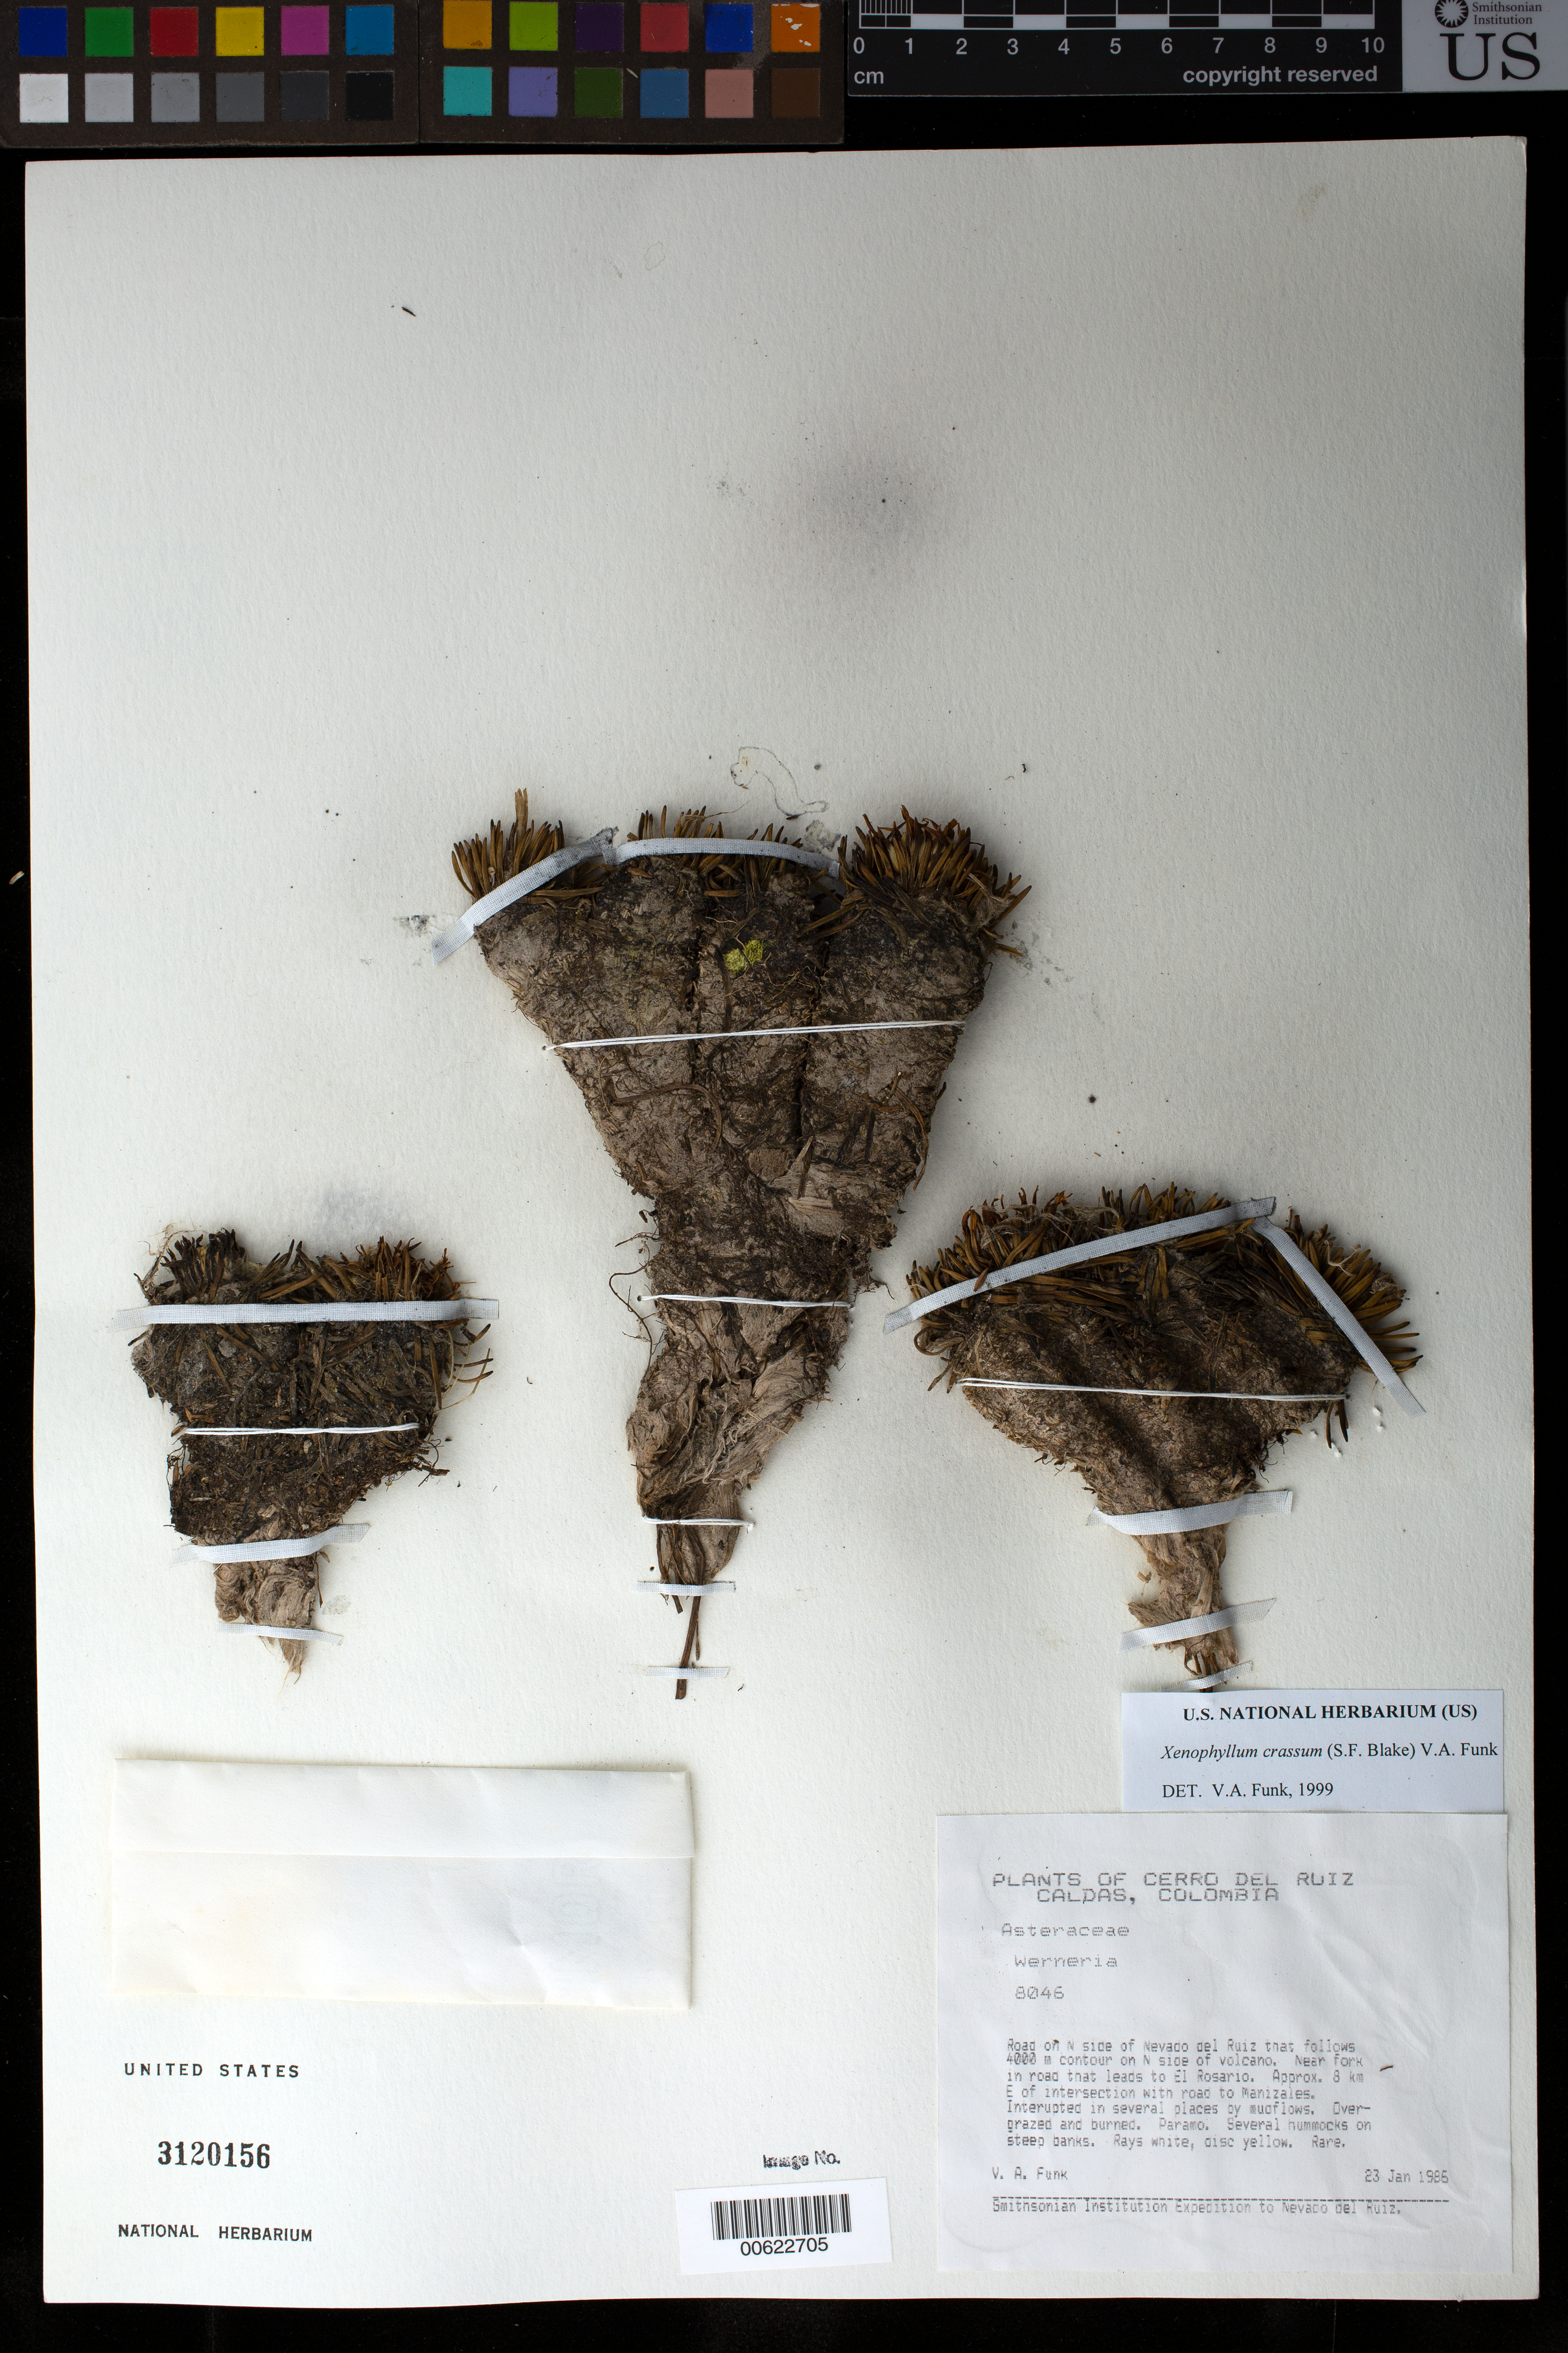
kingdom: Plantae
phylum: Tracheophyta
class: Magnoliopsida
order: Asterales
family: Asteraceae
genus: Xenophyllum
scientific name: Xenophyllum crassum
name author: (S.F. Blake) V.A. Funk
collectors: V. Funk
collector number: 8046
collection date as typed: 23-Jan-86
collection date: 1986-01-23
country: Colombia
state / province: Caldas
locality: Nevado del Ruiz, road on N side that follows 4000 m contour on N side of volcano, near fork in road that leads to El Rosario. Approx. 8 km E of intersection with road to Manizales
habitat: Overgrazed, burned paramo; several hummocks on steep banks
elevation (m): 4000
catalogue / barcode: US 3120156